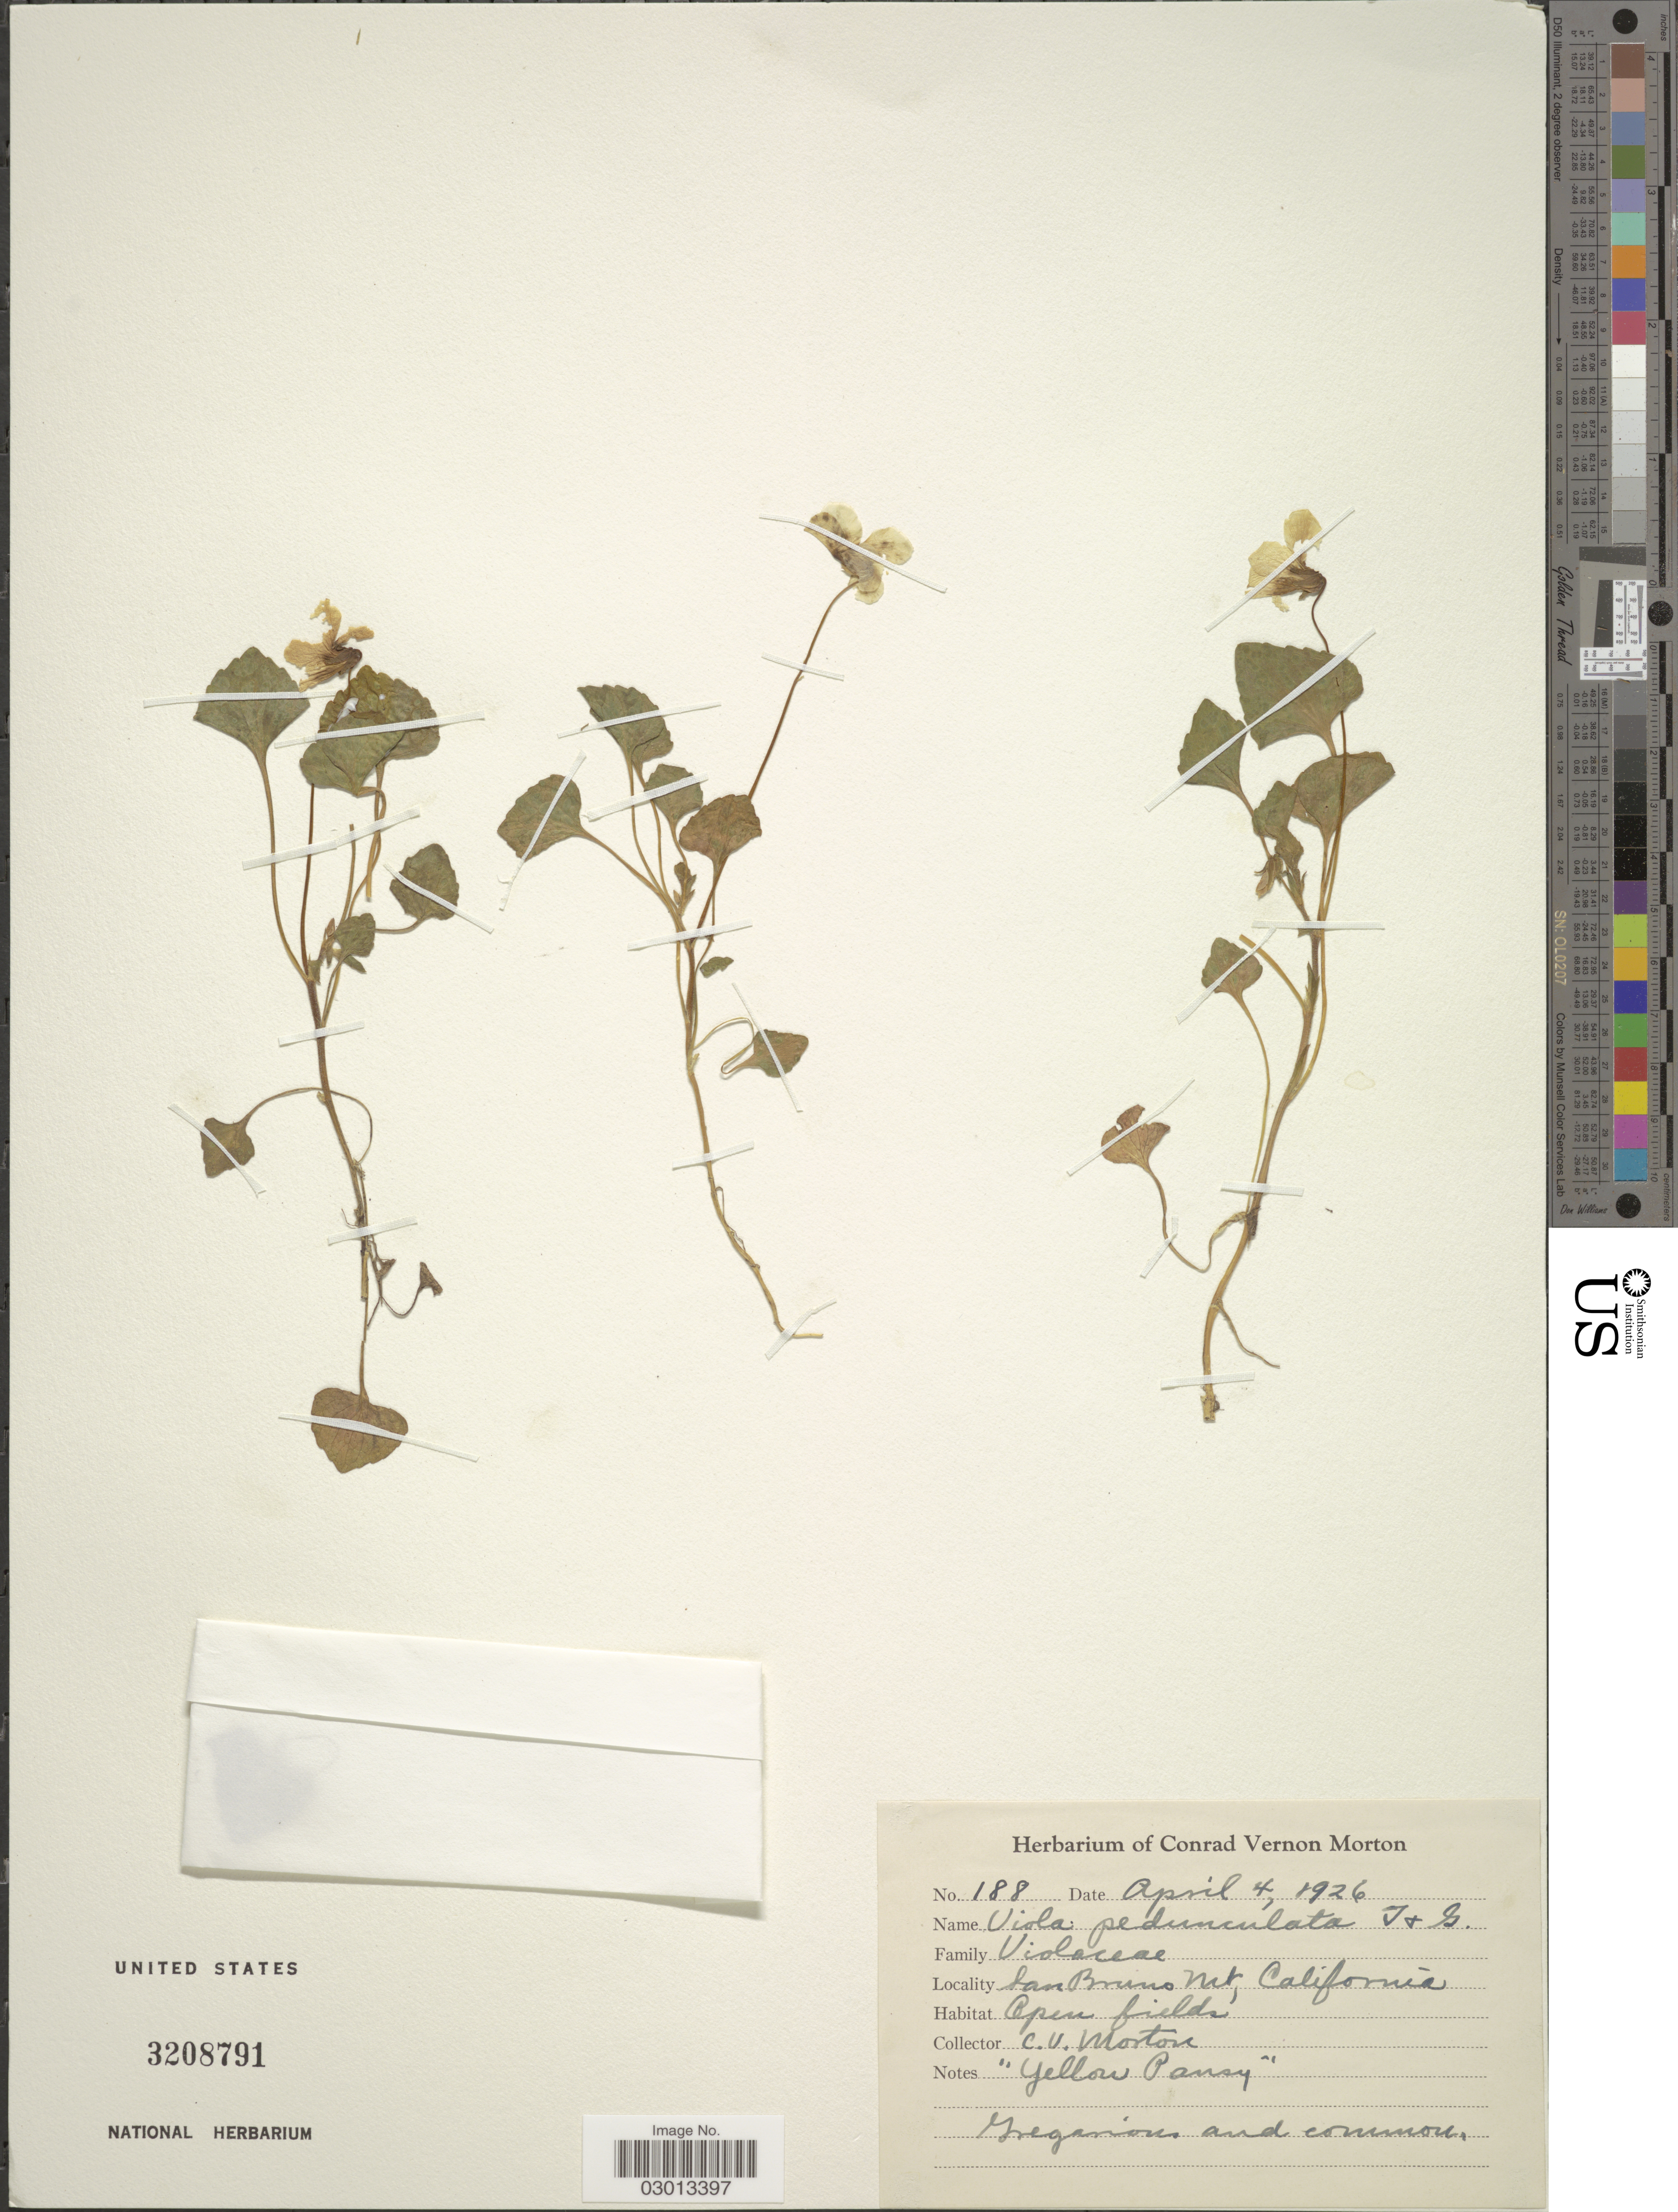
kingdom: Plantae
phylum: Tracheophyta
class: Magnoliopsida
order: Malpighiales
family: Violaceae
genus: Viola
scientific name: Viola pedunculata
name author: Torr. & A. Gray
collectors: C. V. Morton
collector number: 188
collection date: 1926-04-04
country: United States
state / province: California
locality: San Bruno Mt.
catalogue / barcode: US 3208791